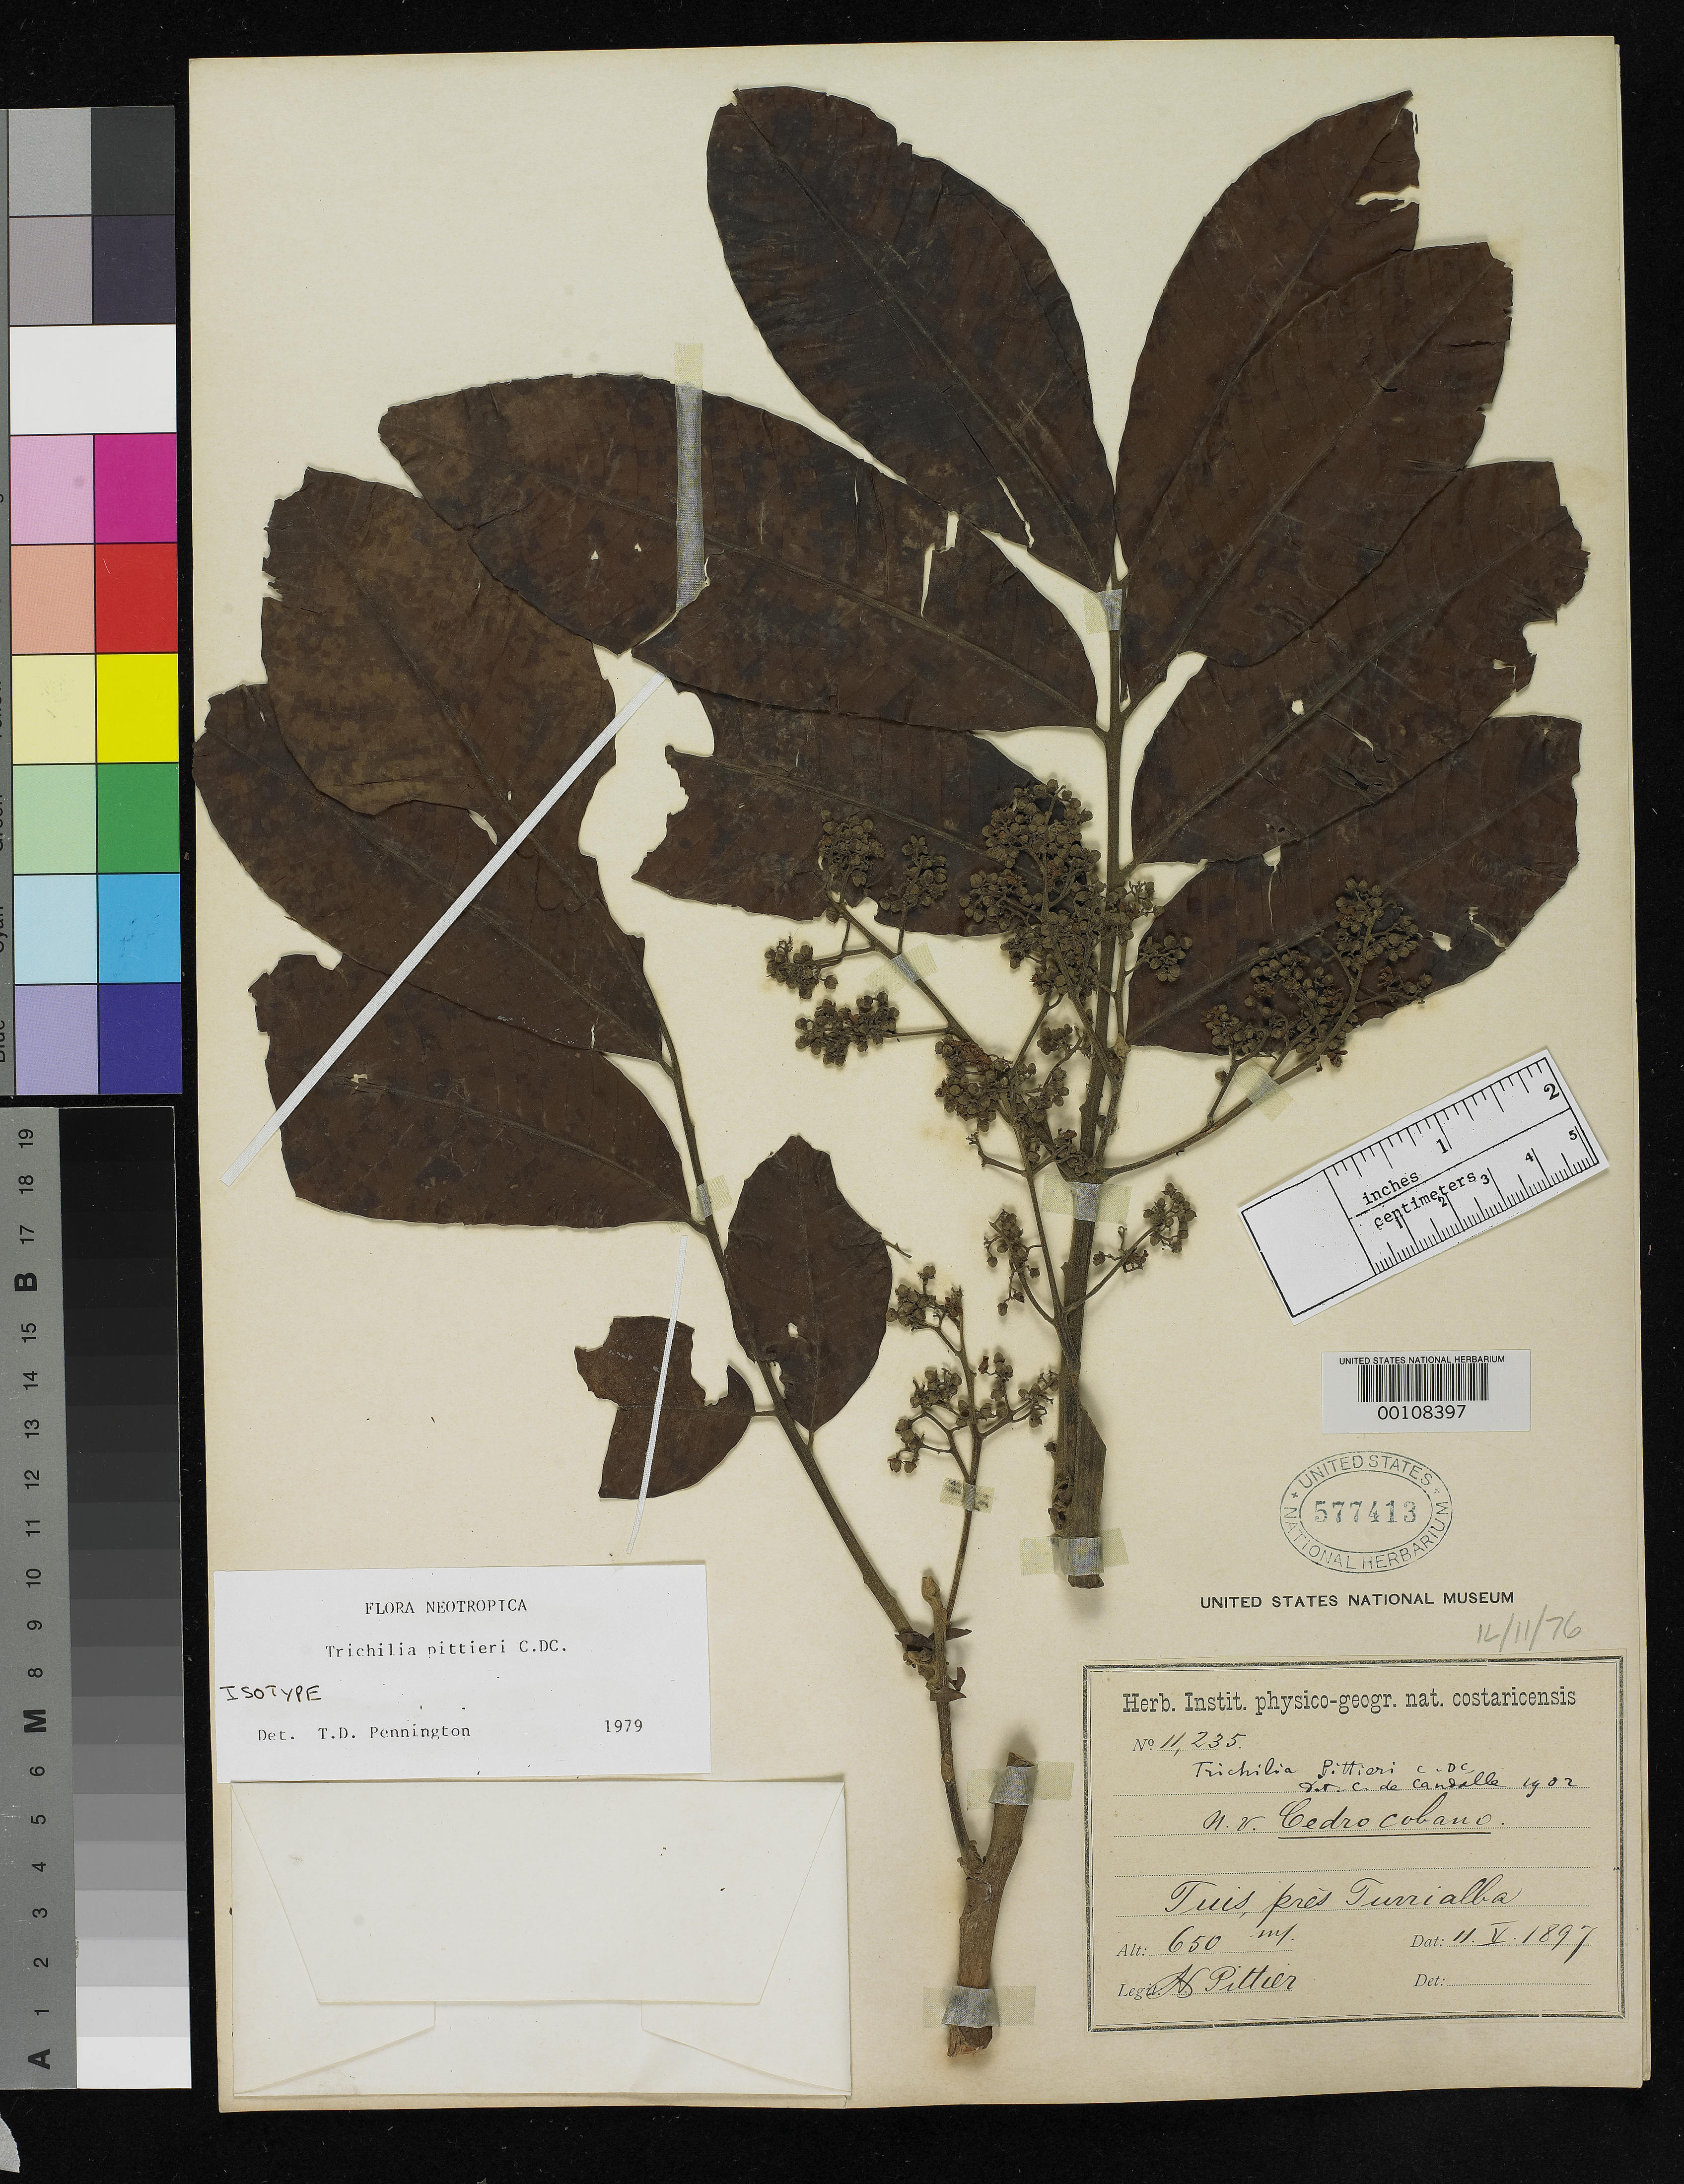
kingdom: Plantae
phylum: Tracheophyta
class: Magnoliopsida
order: Sapindales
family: Meliaceae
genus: Trichilia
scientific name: Trichilia pittieri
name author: C. DC.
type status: Isotype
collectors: H. F. Pittier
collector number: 11235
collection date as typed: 11 May 1897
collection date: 1897-05-11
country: Costa Rica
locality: Tuis, pres Turrialba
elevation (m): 620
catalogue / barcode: US 577413